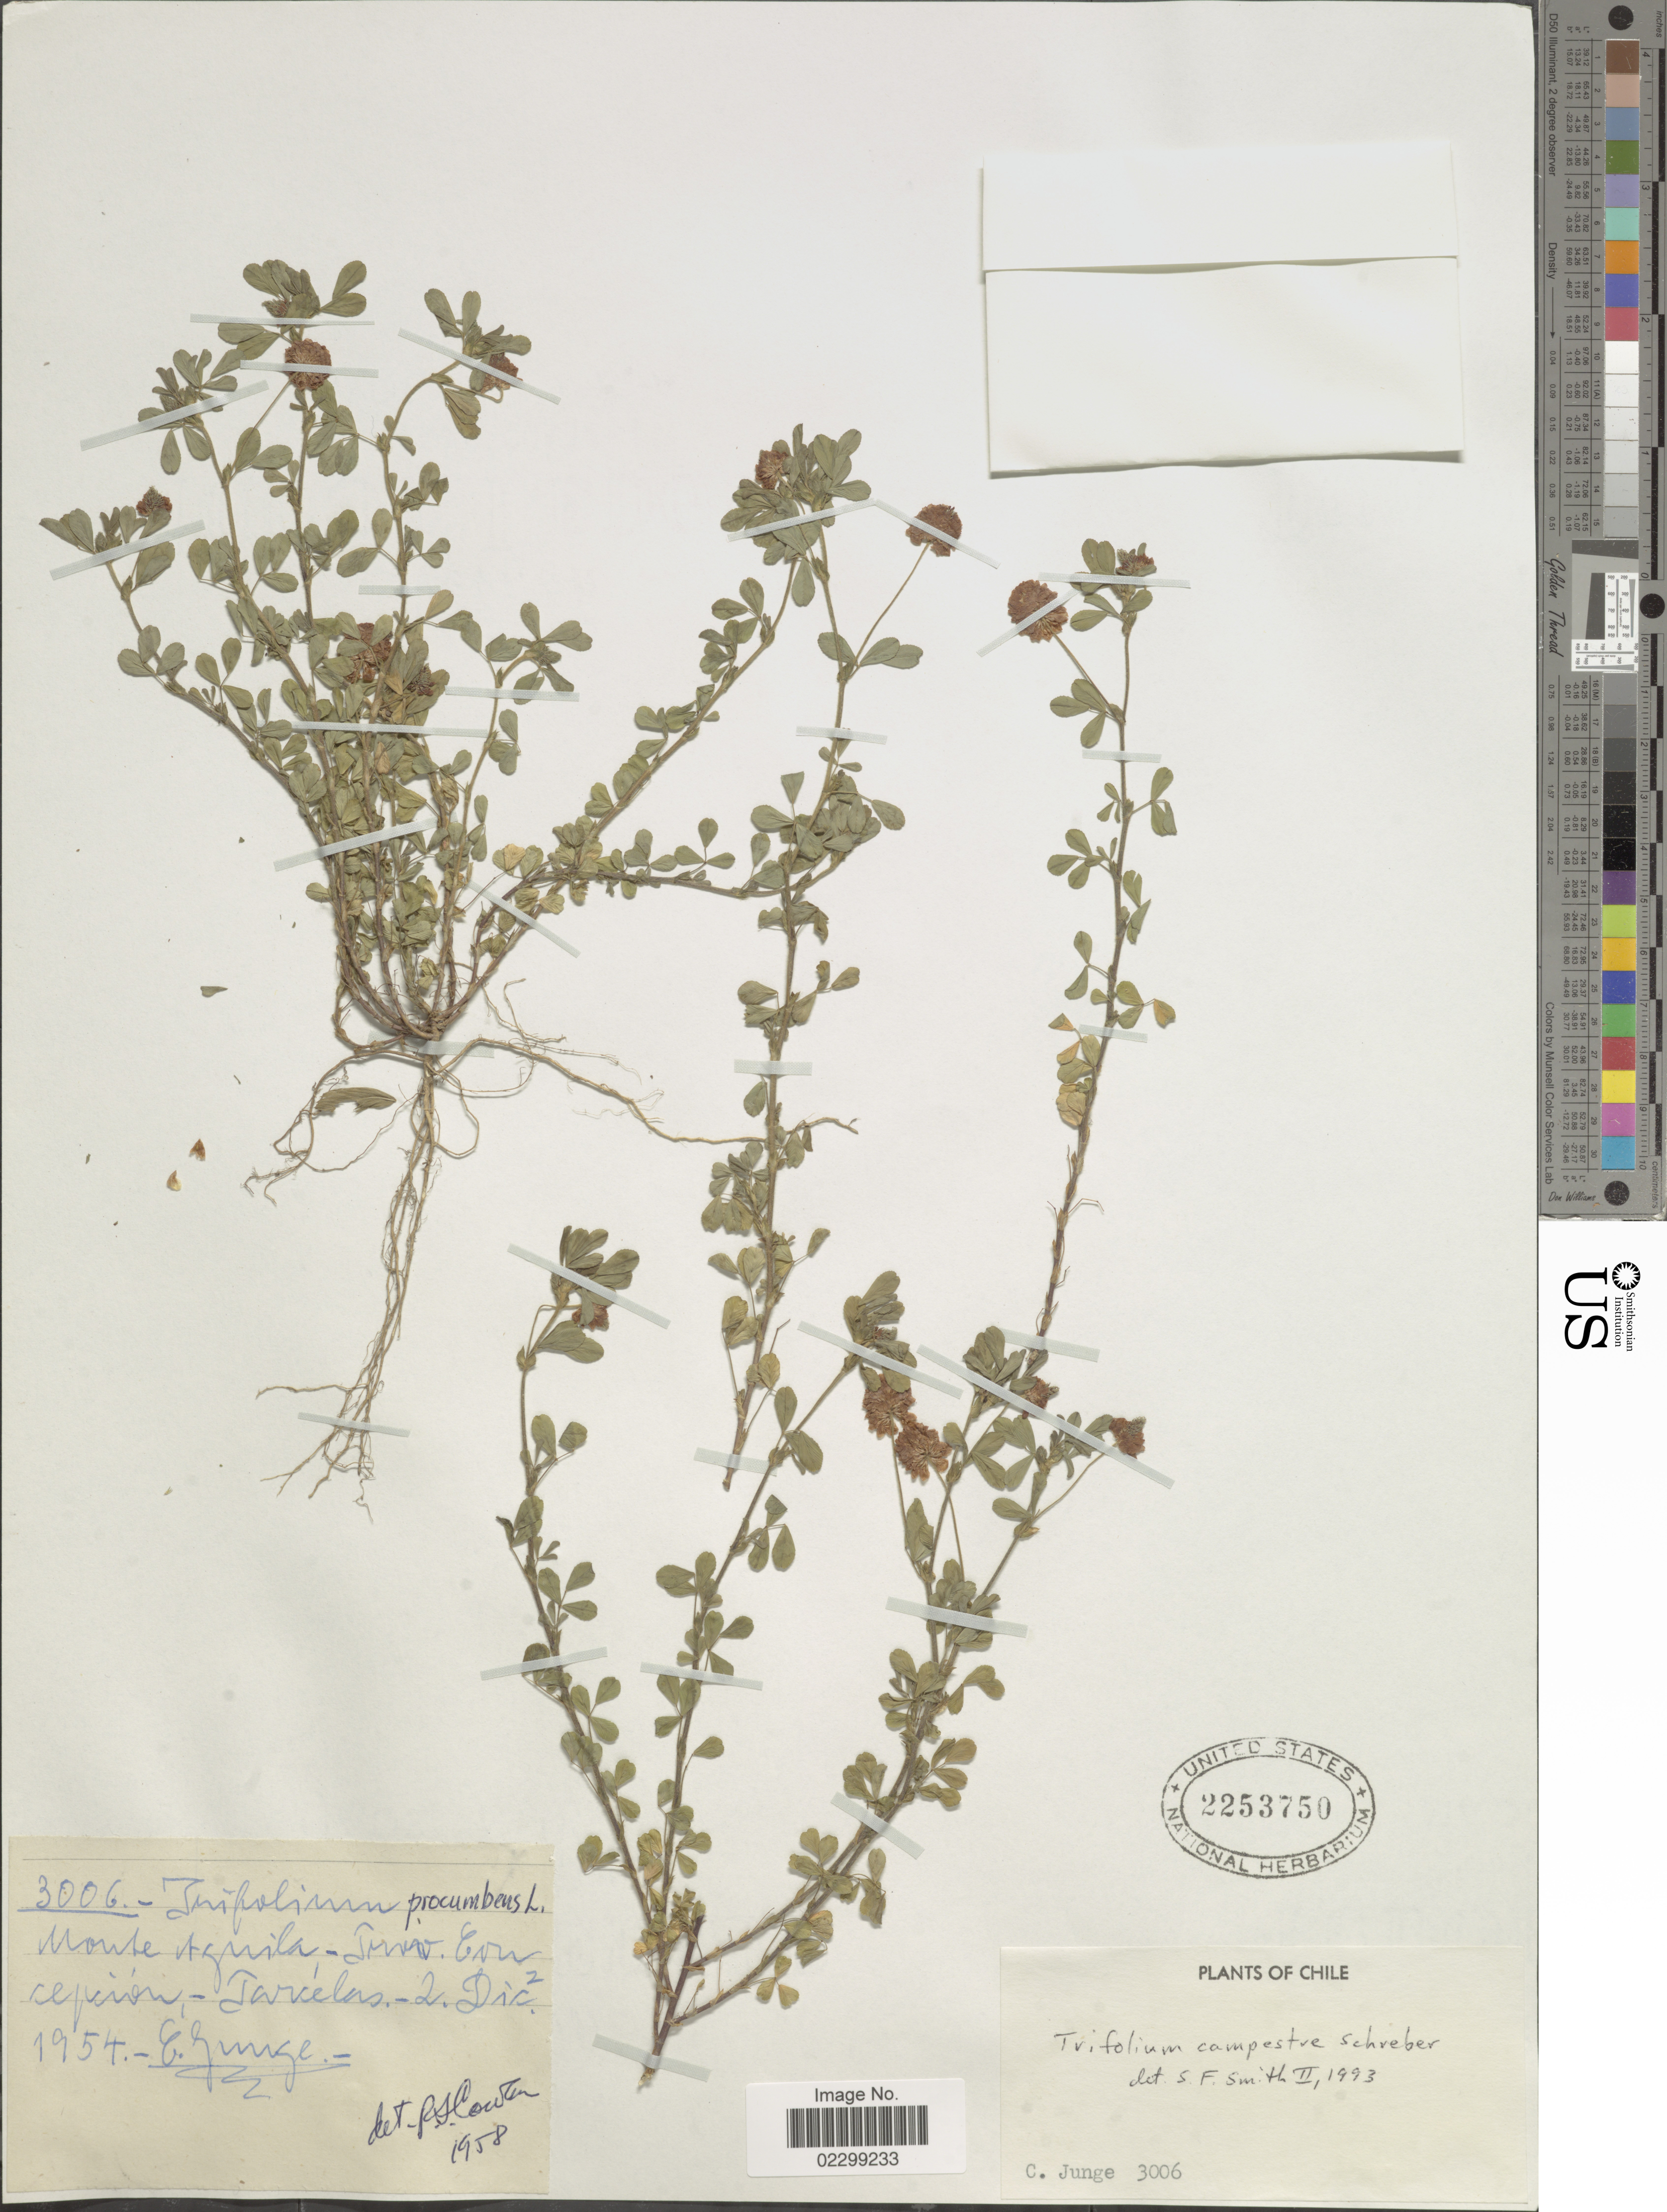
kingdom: Plantae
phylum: Tracheophyta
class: Magnoliopsida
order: Fabales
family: Fabaceae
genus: Trifolium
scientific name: Trifolium campestre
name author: Schreb.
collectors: C. Junge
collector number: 3006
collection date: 1954-12-02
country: Chile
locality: Monte Águila, Prov. Concepción, Parcelas.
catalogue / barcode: US 2253750